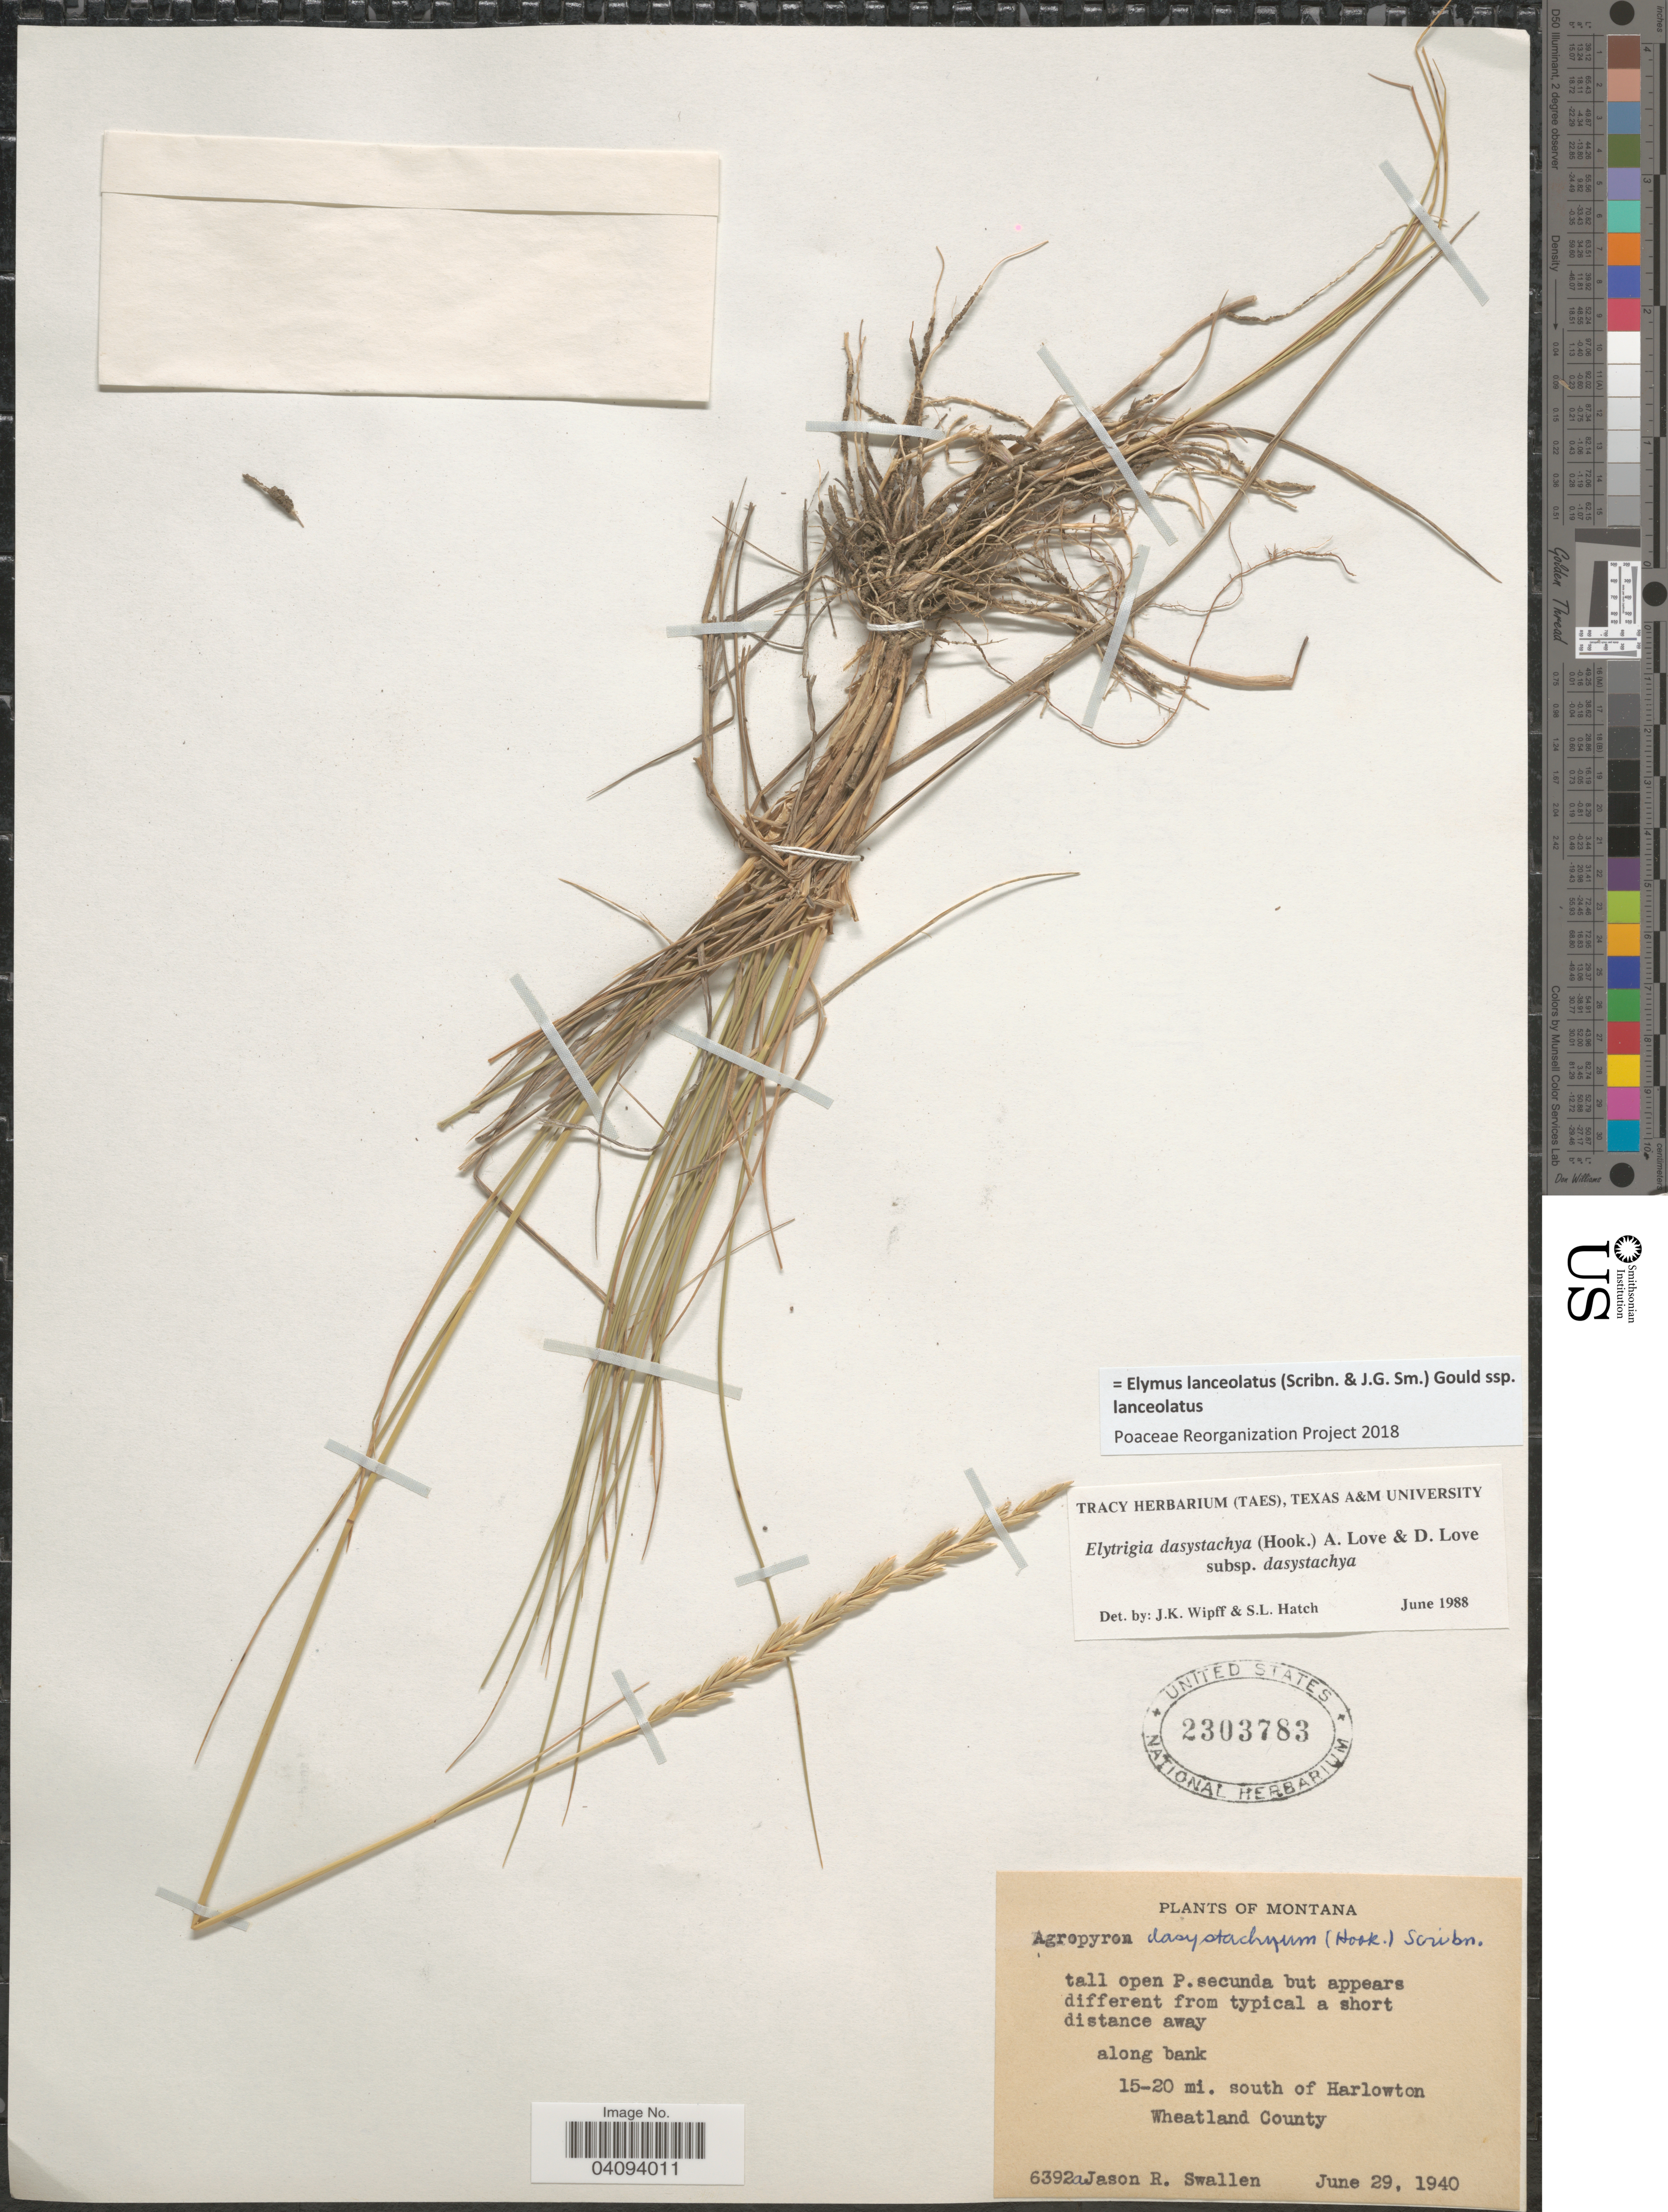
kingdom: Plantae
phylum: Tracheophyta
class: Liliopsida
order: Poales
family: Poaceae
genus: Elymus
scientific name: Elymus lanceolatus subsp. lanceolatus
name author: (Scribn. & J.G. Sm.) Gould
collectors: J. R. Swallen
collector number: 6392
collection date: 1940-06-29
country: United States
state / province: Montana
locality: Along bank 15-20 mi. south of Harlowton. Wheatland County.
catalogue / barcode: US 2303783